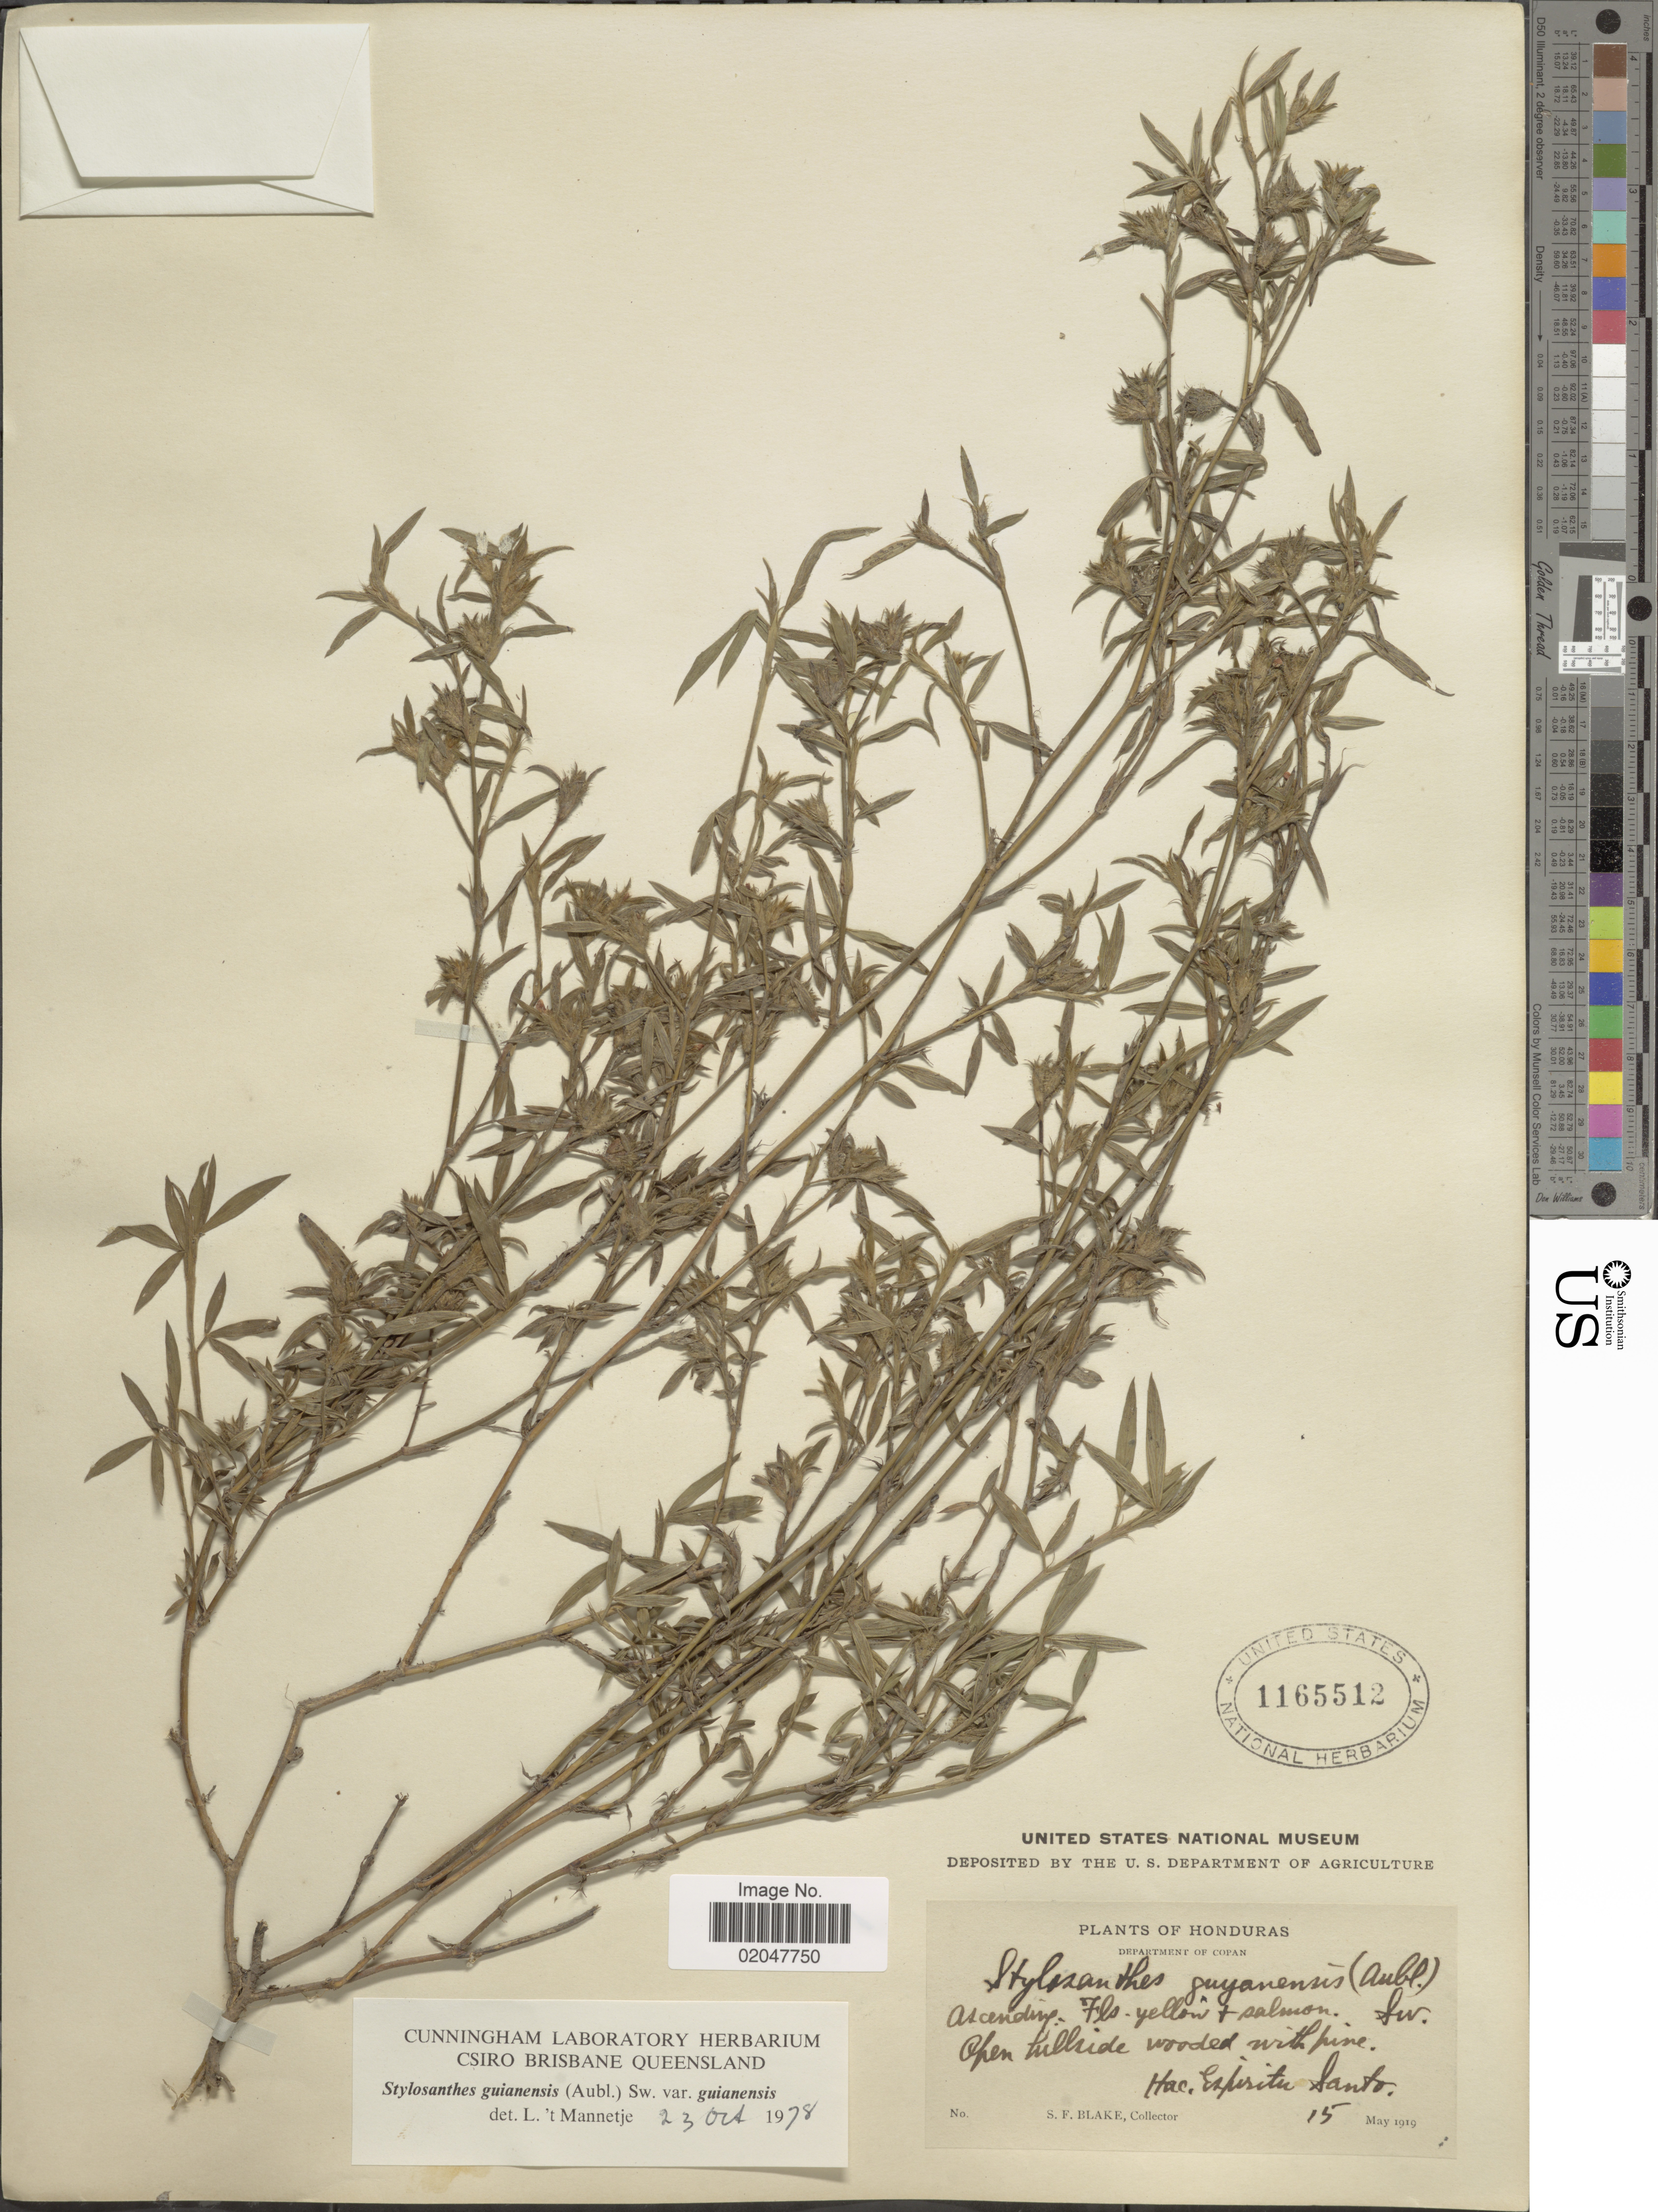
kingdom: Plantae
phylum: Tracheophyta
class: Magnoliopsida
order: Fabales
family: Fabaceae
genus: Stylosanthes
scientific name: Stylosanthes guianensis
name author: (Aubl.) Sw.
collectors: S. Blake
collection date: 1919-05-15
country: Honduras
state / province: Copán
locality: Hac. Espritu Santo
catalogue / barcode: US 1165512